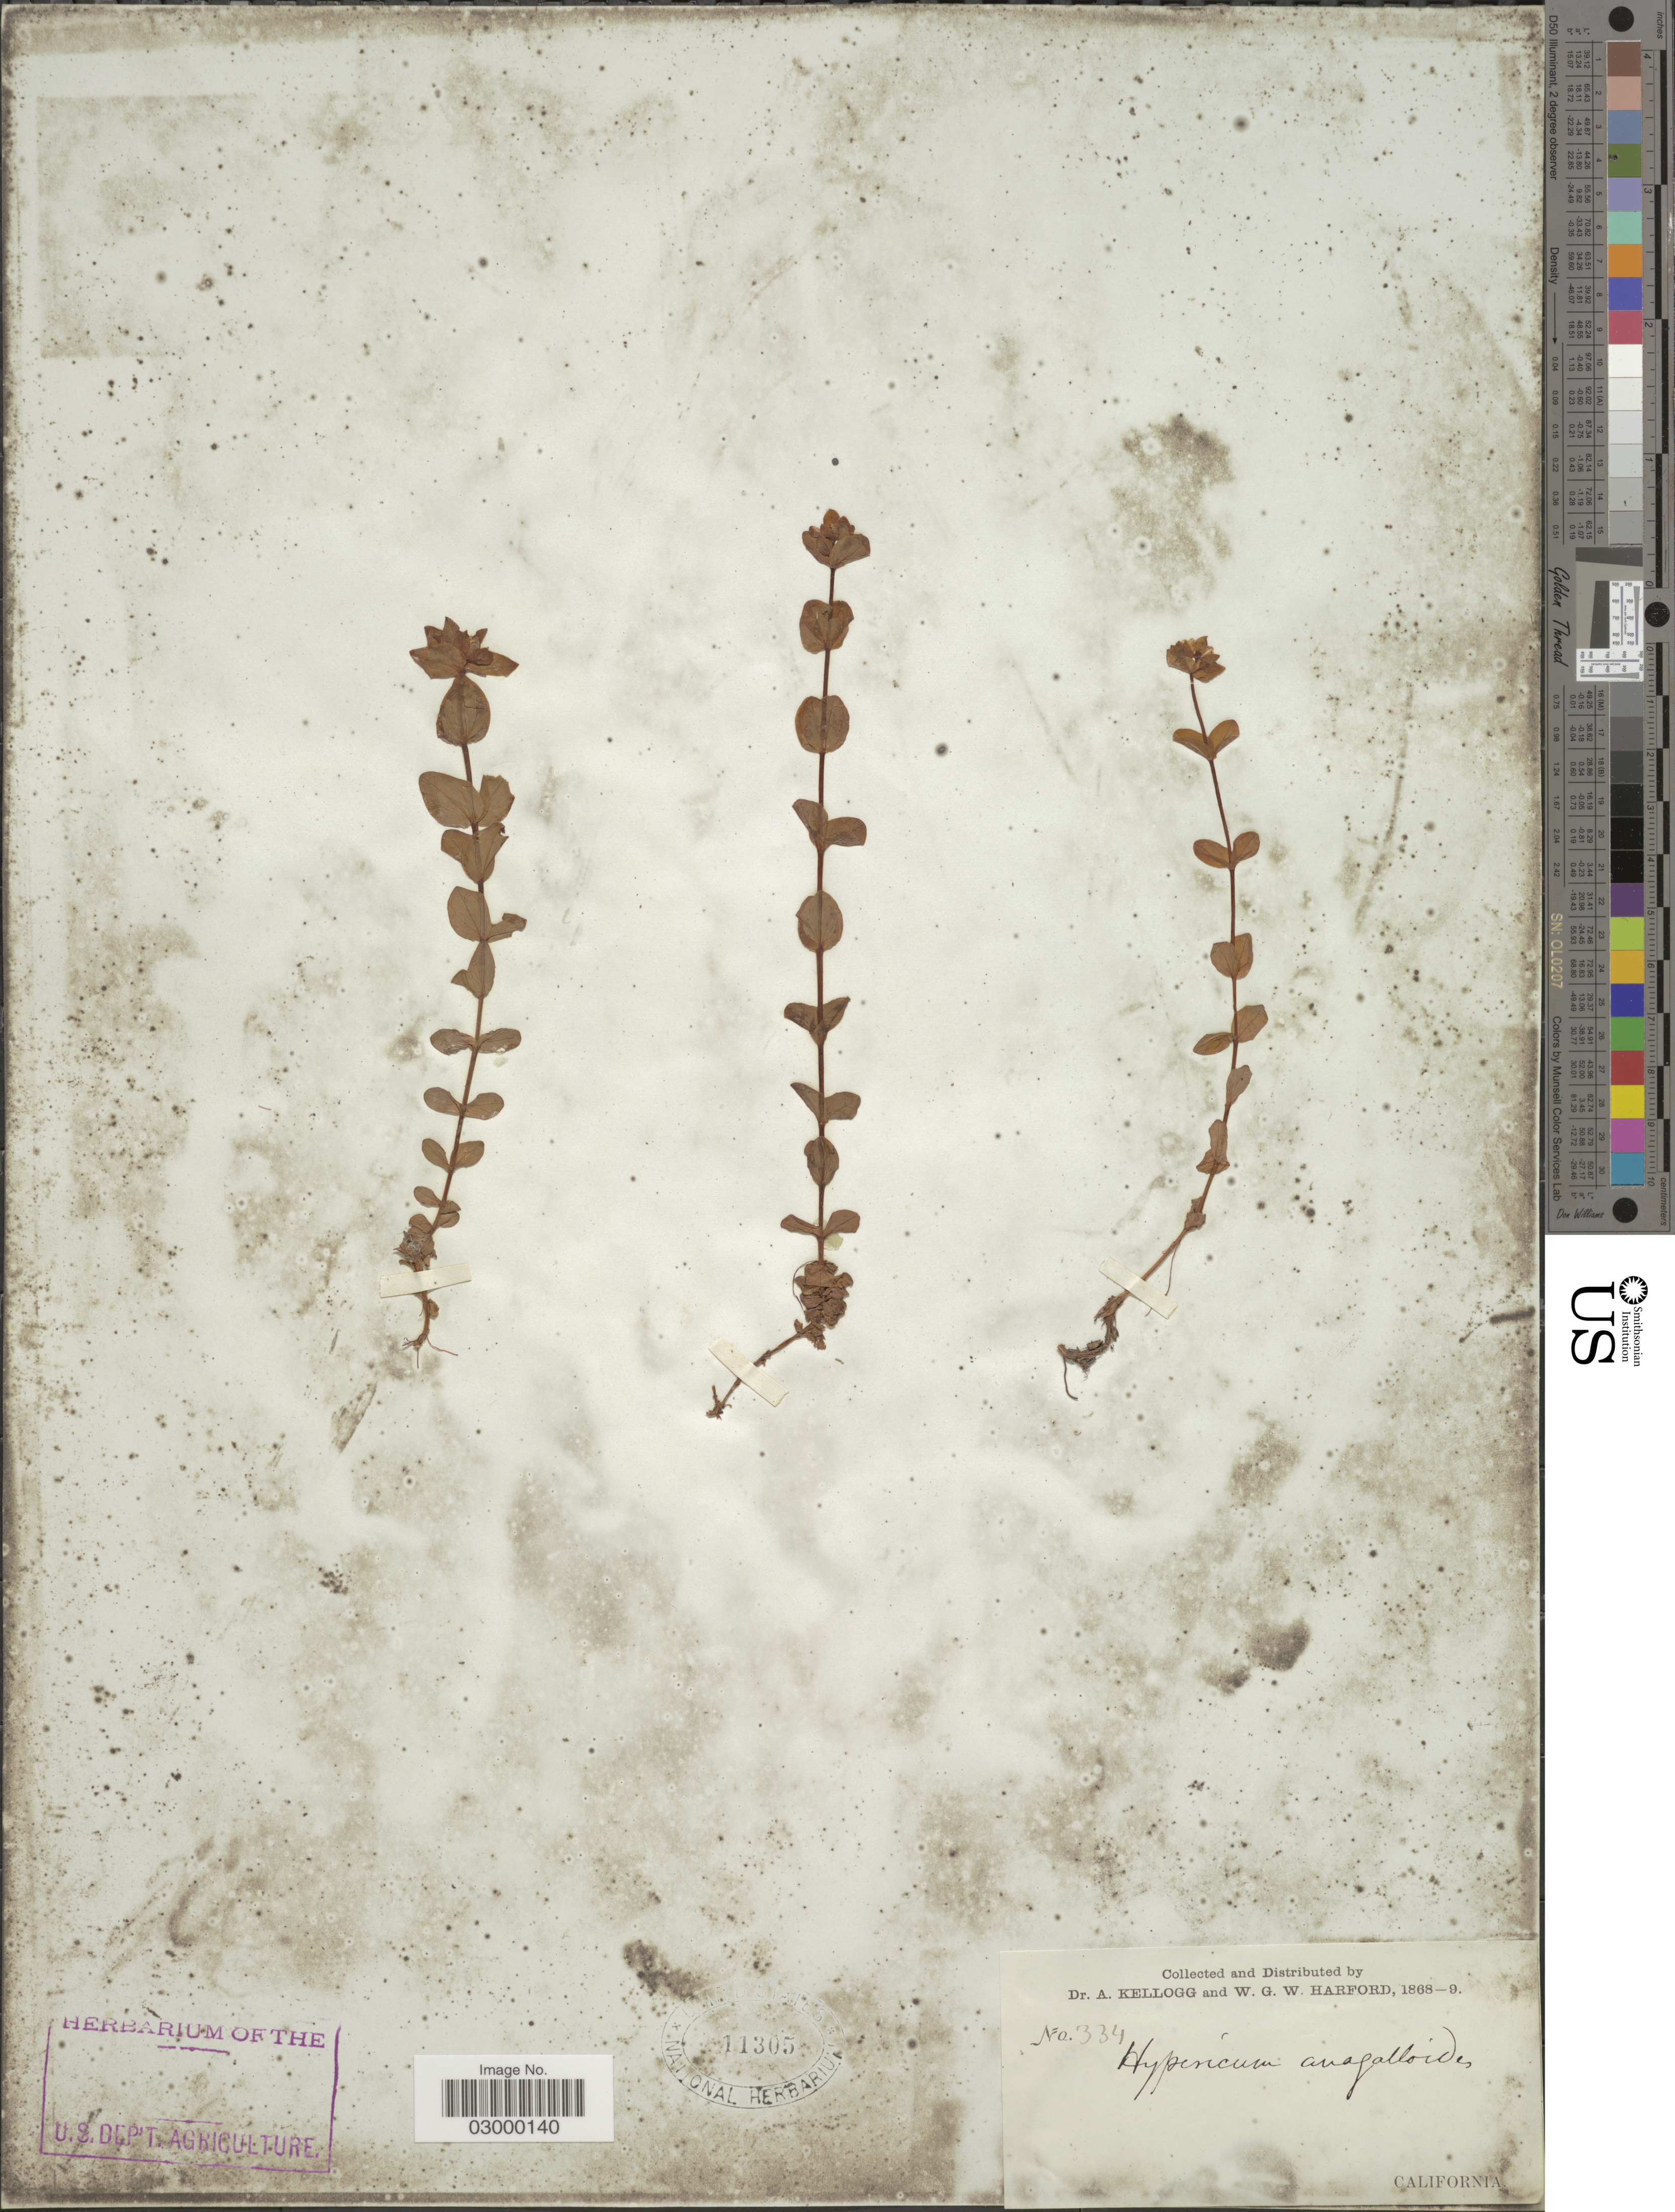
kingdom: Plantae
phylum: Tracheophyta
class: Magnoliopsida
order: Malpighiales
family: Hypericaceae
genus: Hypericum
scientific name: Hypericum anagalloides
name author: Cham. & Schltdl.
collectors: A. Kellogg & W. G. W. Harford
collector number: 334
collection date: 1868-09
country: United States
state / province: California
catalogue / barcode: US 11305